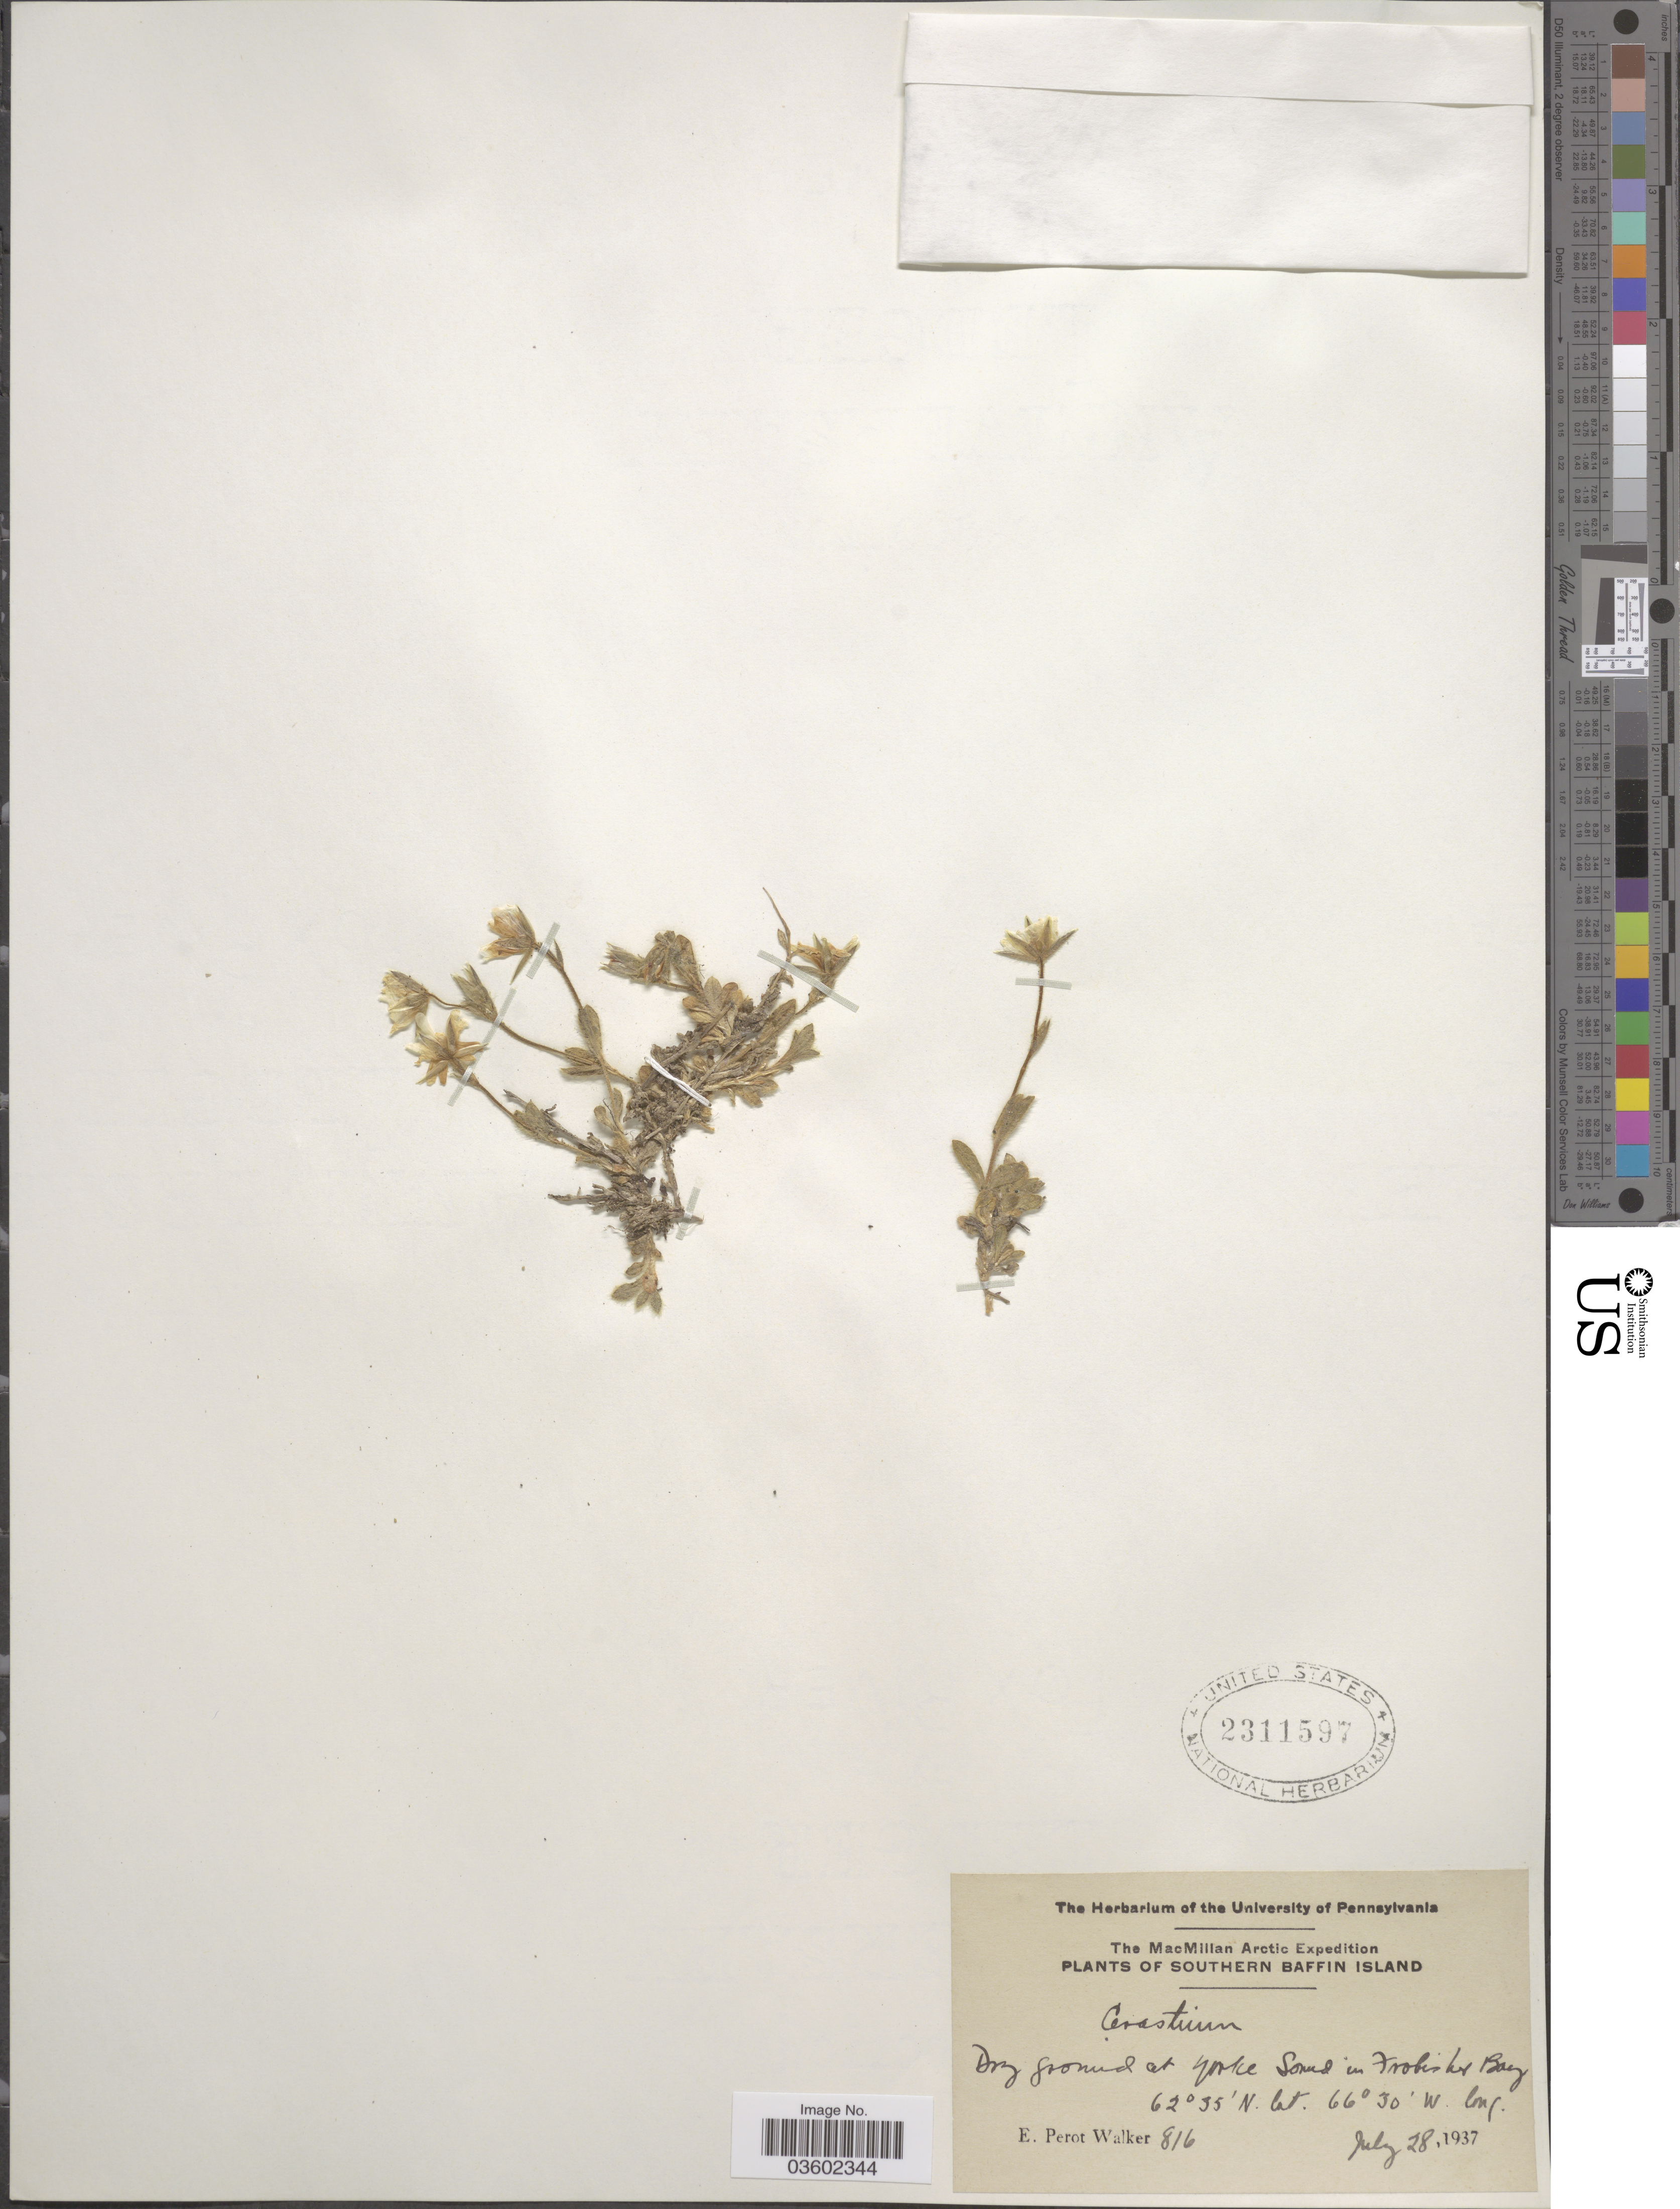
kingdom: Plantae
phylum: Tracheophyta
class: Magnoliopsida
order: Caryophyllales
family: Caryophyllaceae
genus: Cerastium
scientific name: Cerastium sp.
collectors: E. Walker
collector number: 816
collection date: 1937-07-28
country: Canada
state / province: Nunavut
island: Baffin Island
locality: Arctic. Southern Baffin Island. Yorke Sound in Frobisher Bay.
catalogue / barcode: US 2311597